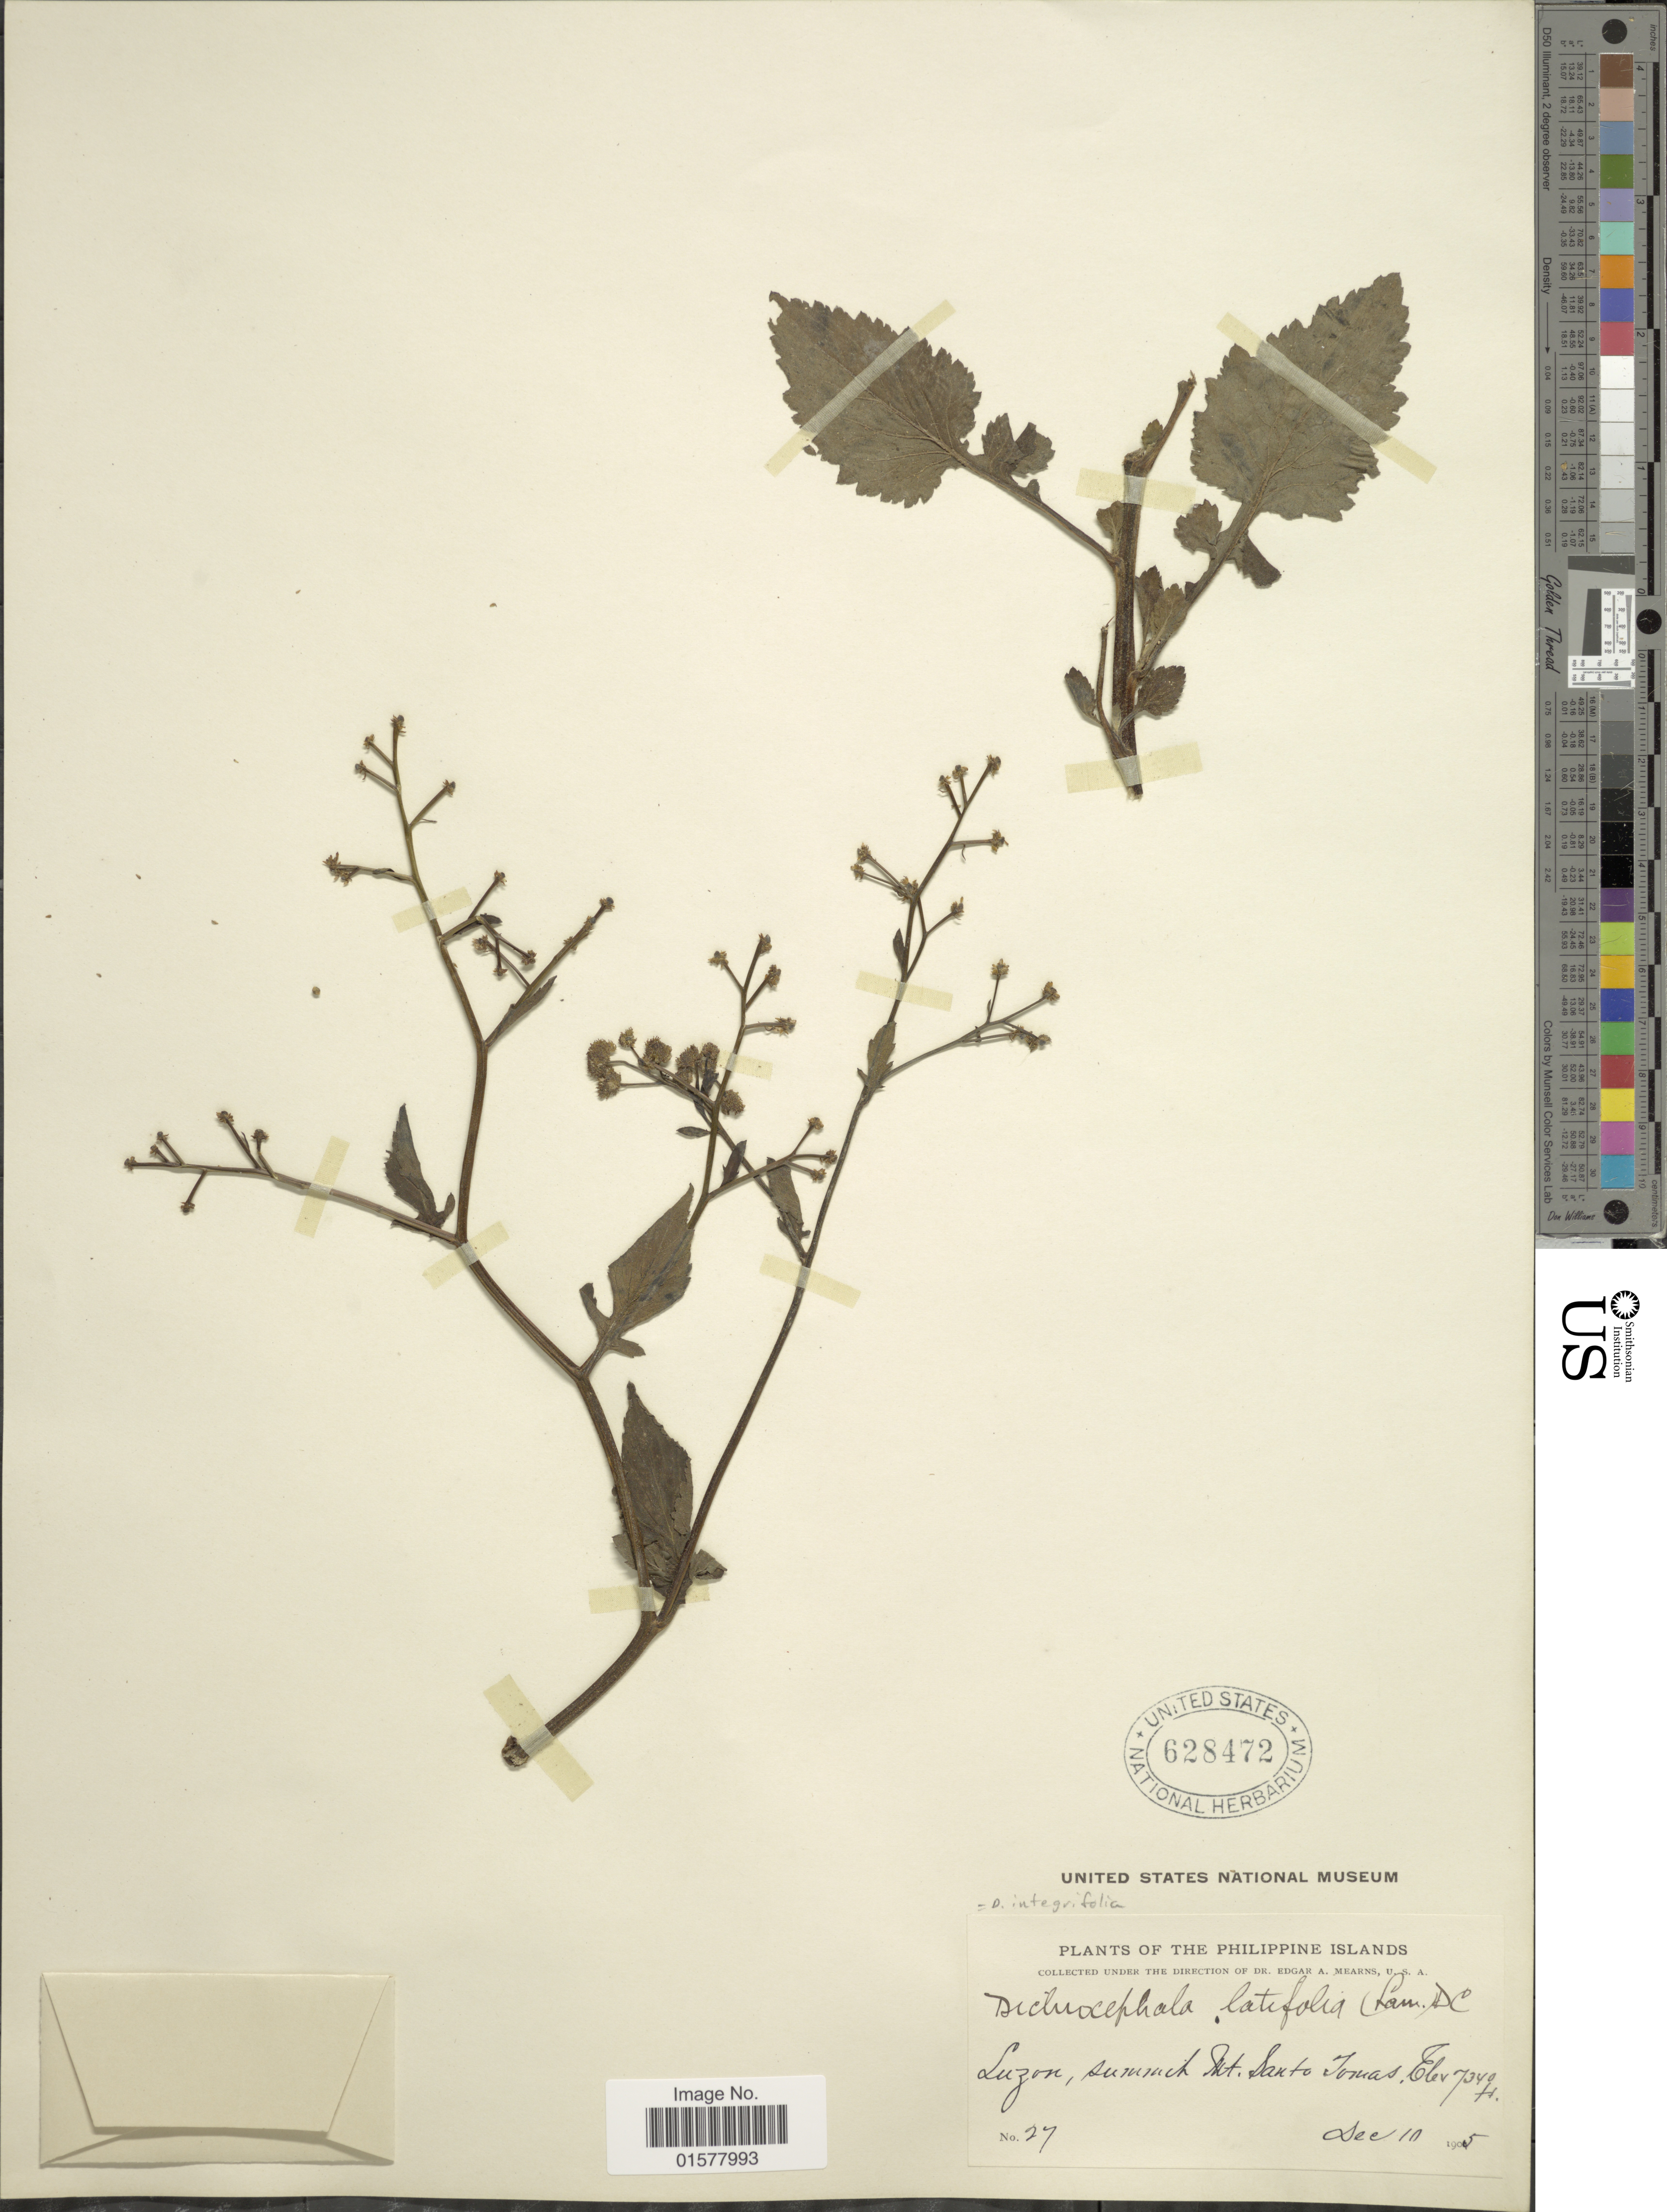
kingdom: Plantae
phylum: Tracheophyta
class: Magnoliopsida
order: Asterales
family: Asteraceae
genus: Dichrocephala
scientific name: Dichrocephala integrifolia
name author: (L. f.) Kuntze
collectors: E. A. Mearns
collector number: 27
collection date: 1905-12-10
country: Philippines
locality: Luzon, summit Mt. Santo Tomas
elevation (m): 2237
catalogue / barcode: US 628472